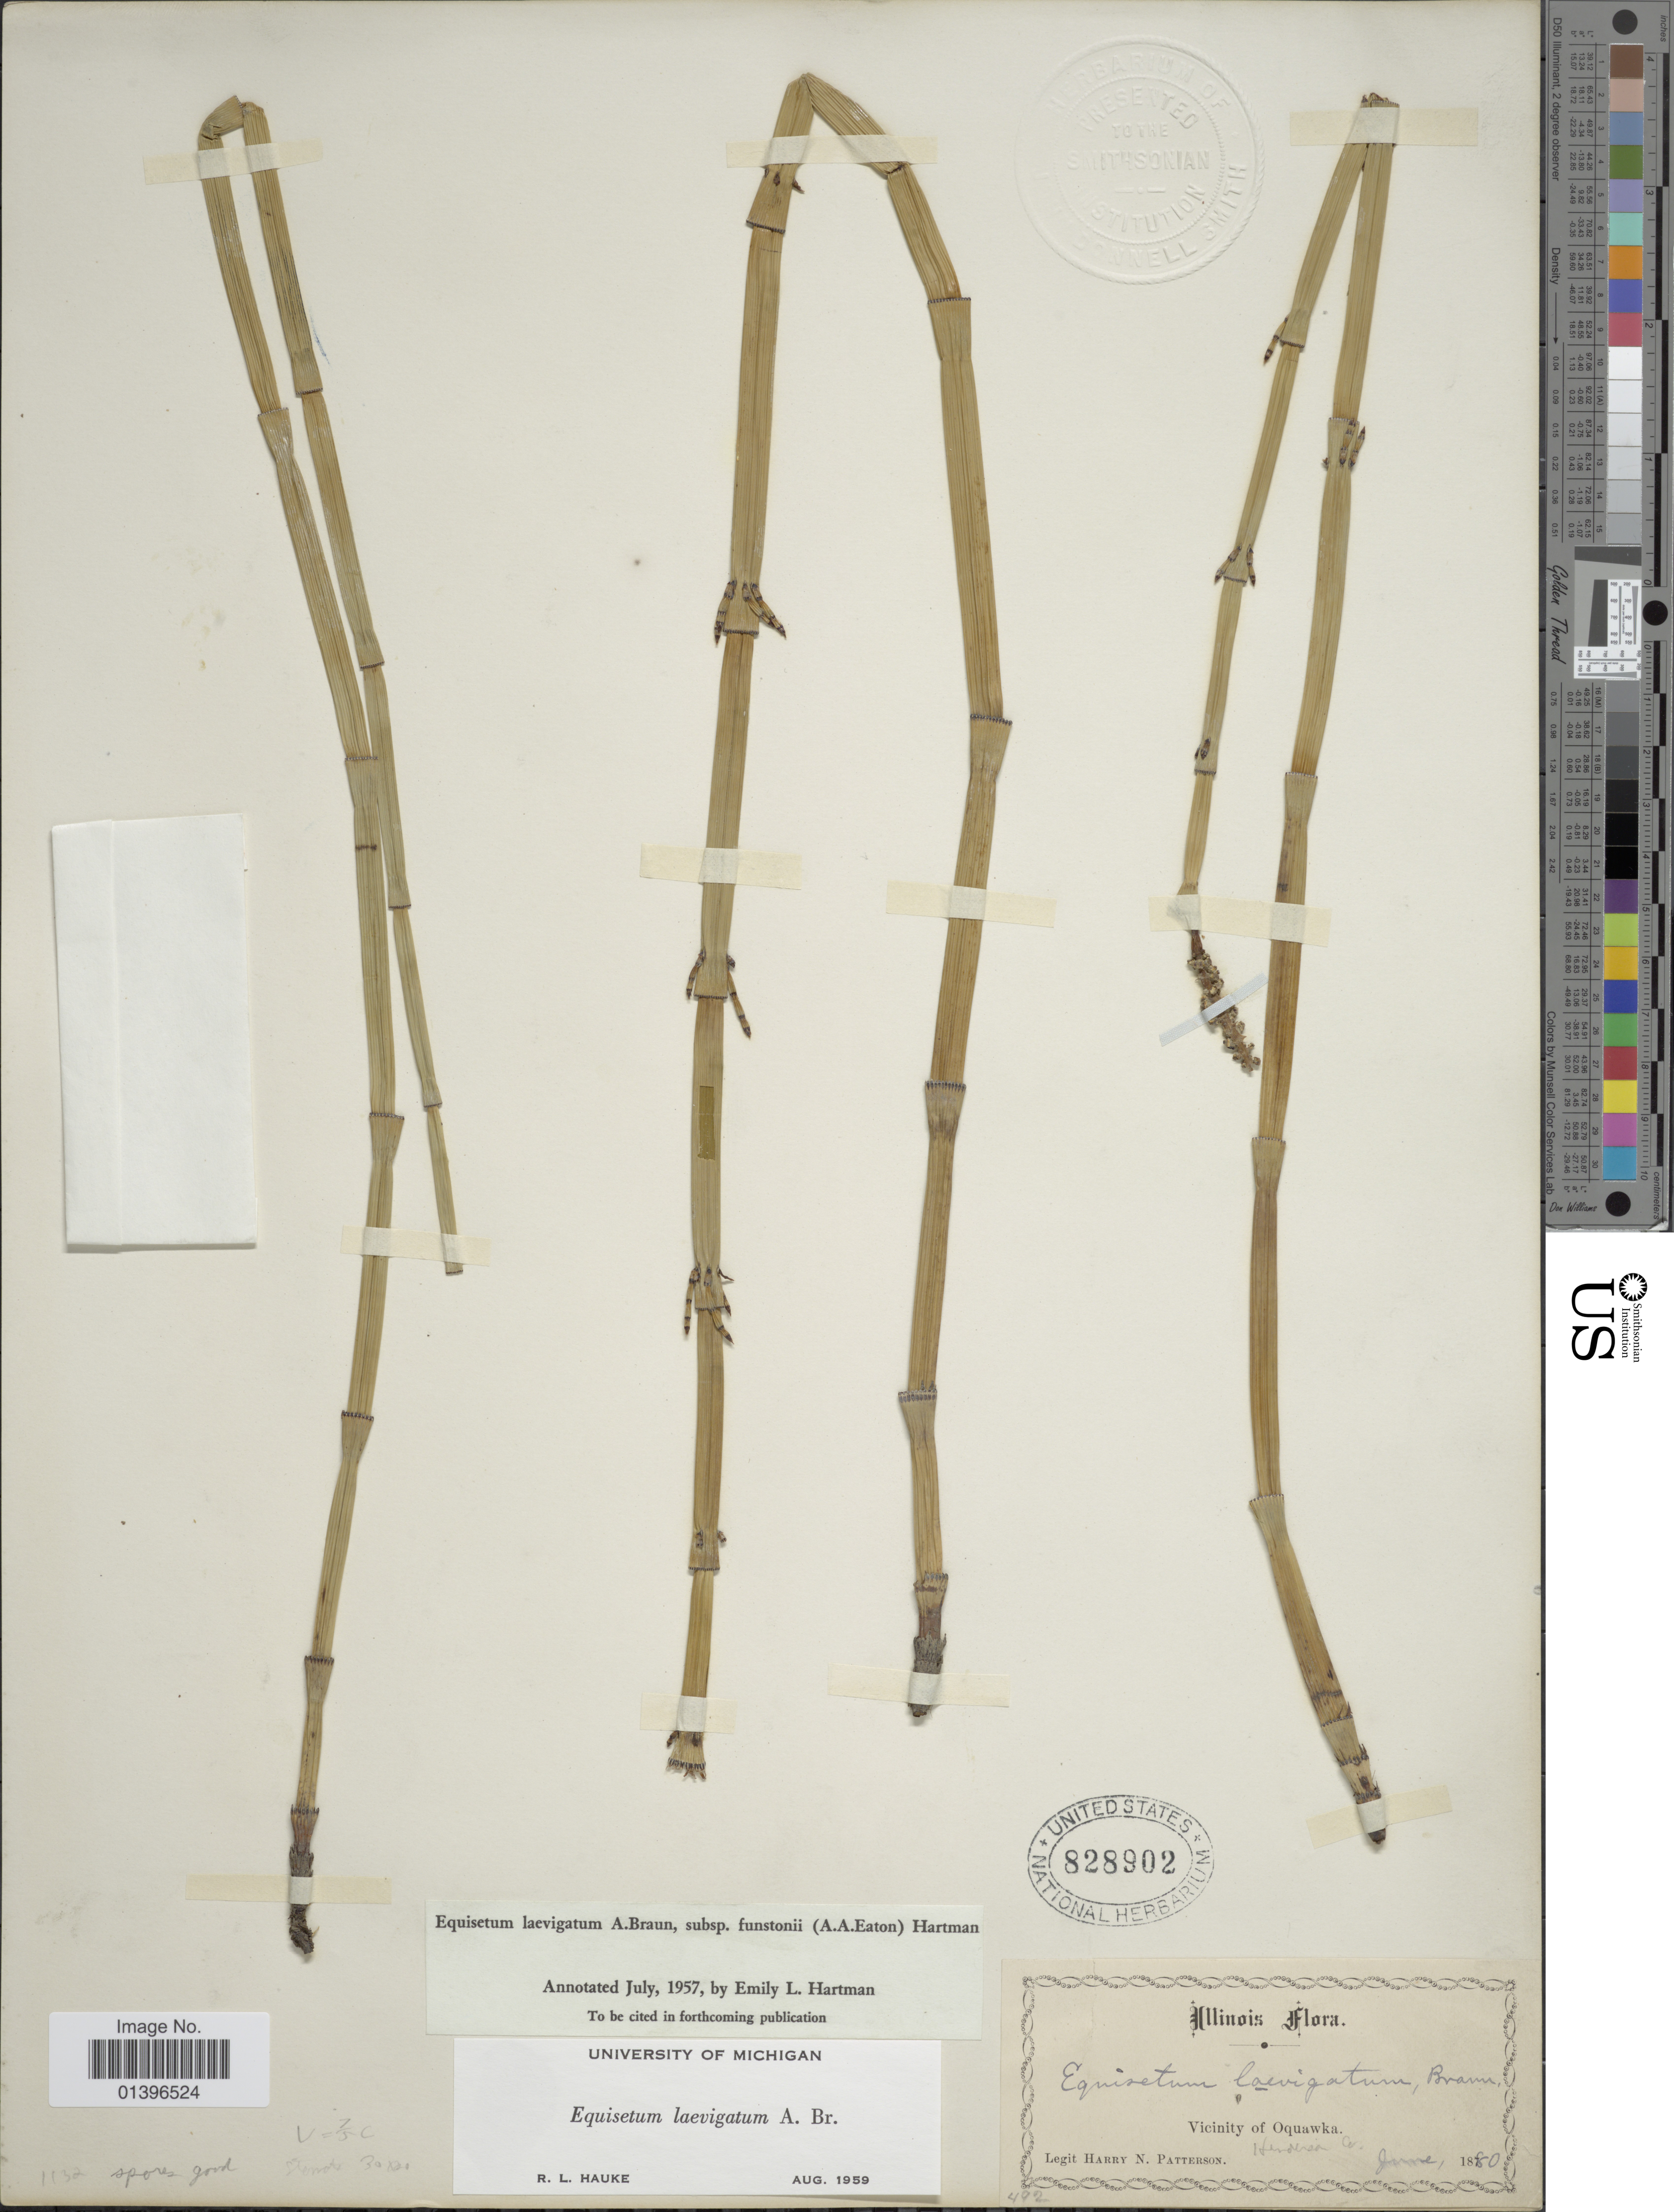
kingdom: Plantae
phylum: Tracheophyta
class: Polypodiopsida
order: Equisetales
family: Equisetaceae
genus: Equisetum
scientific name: Equisetum laevigatum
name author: A. Braun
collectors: H. N. Patterson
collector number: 492*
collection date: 1880-06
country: United States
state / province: Illinois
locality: Vicinity of Oquawka, Henderson Co.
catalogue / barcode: US 828902